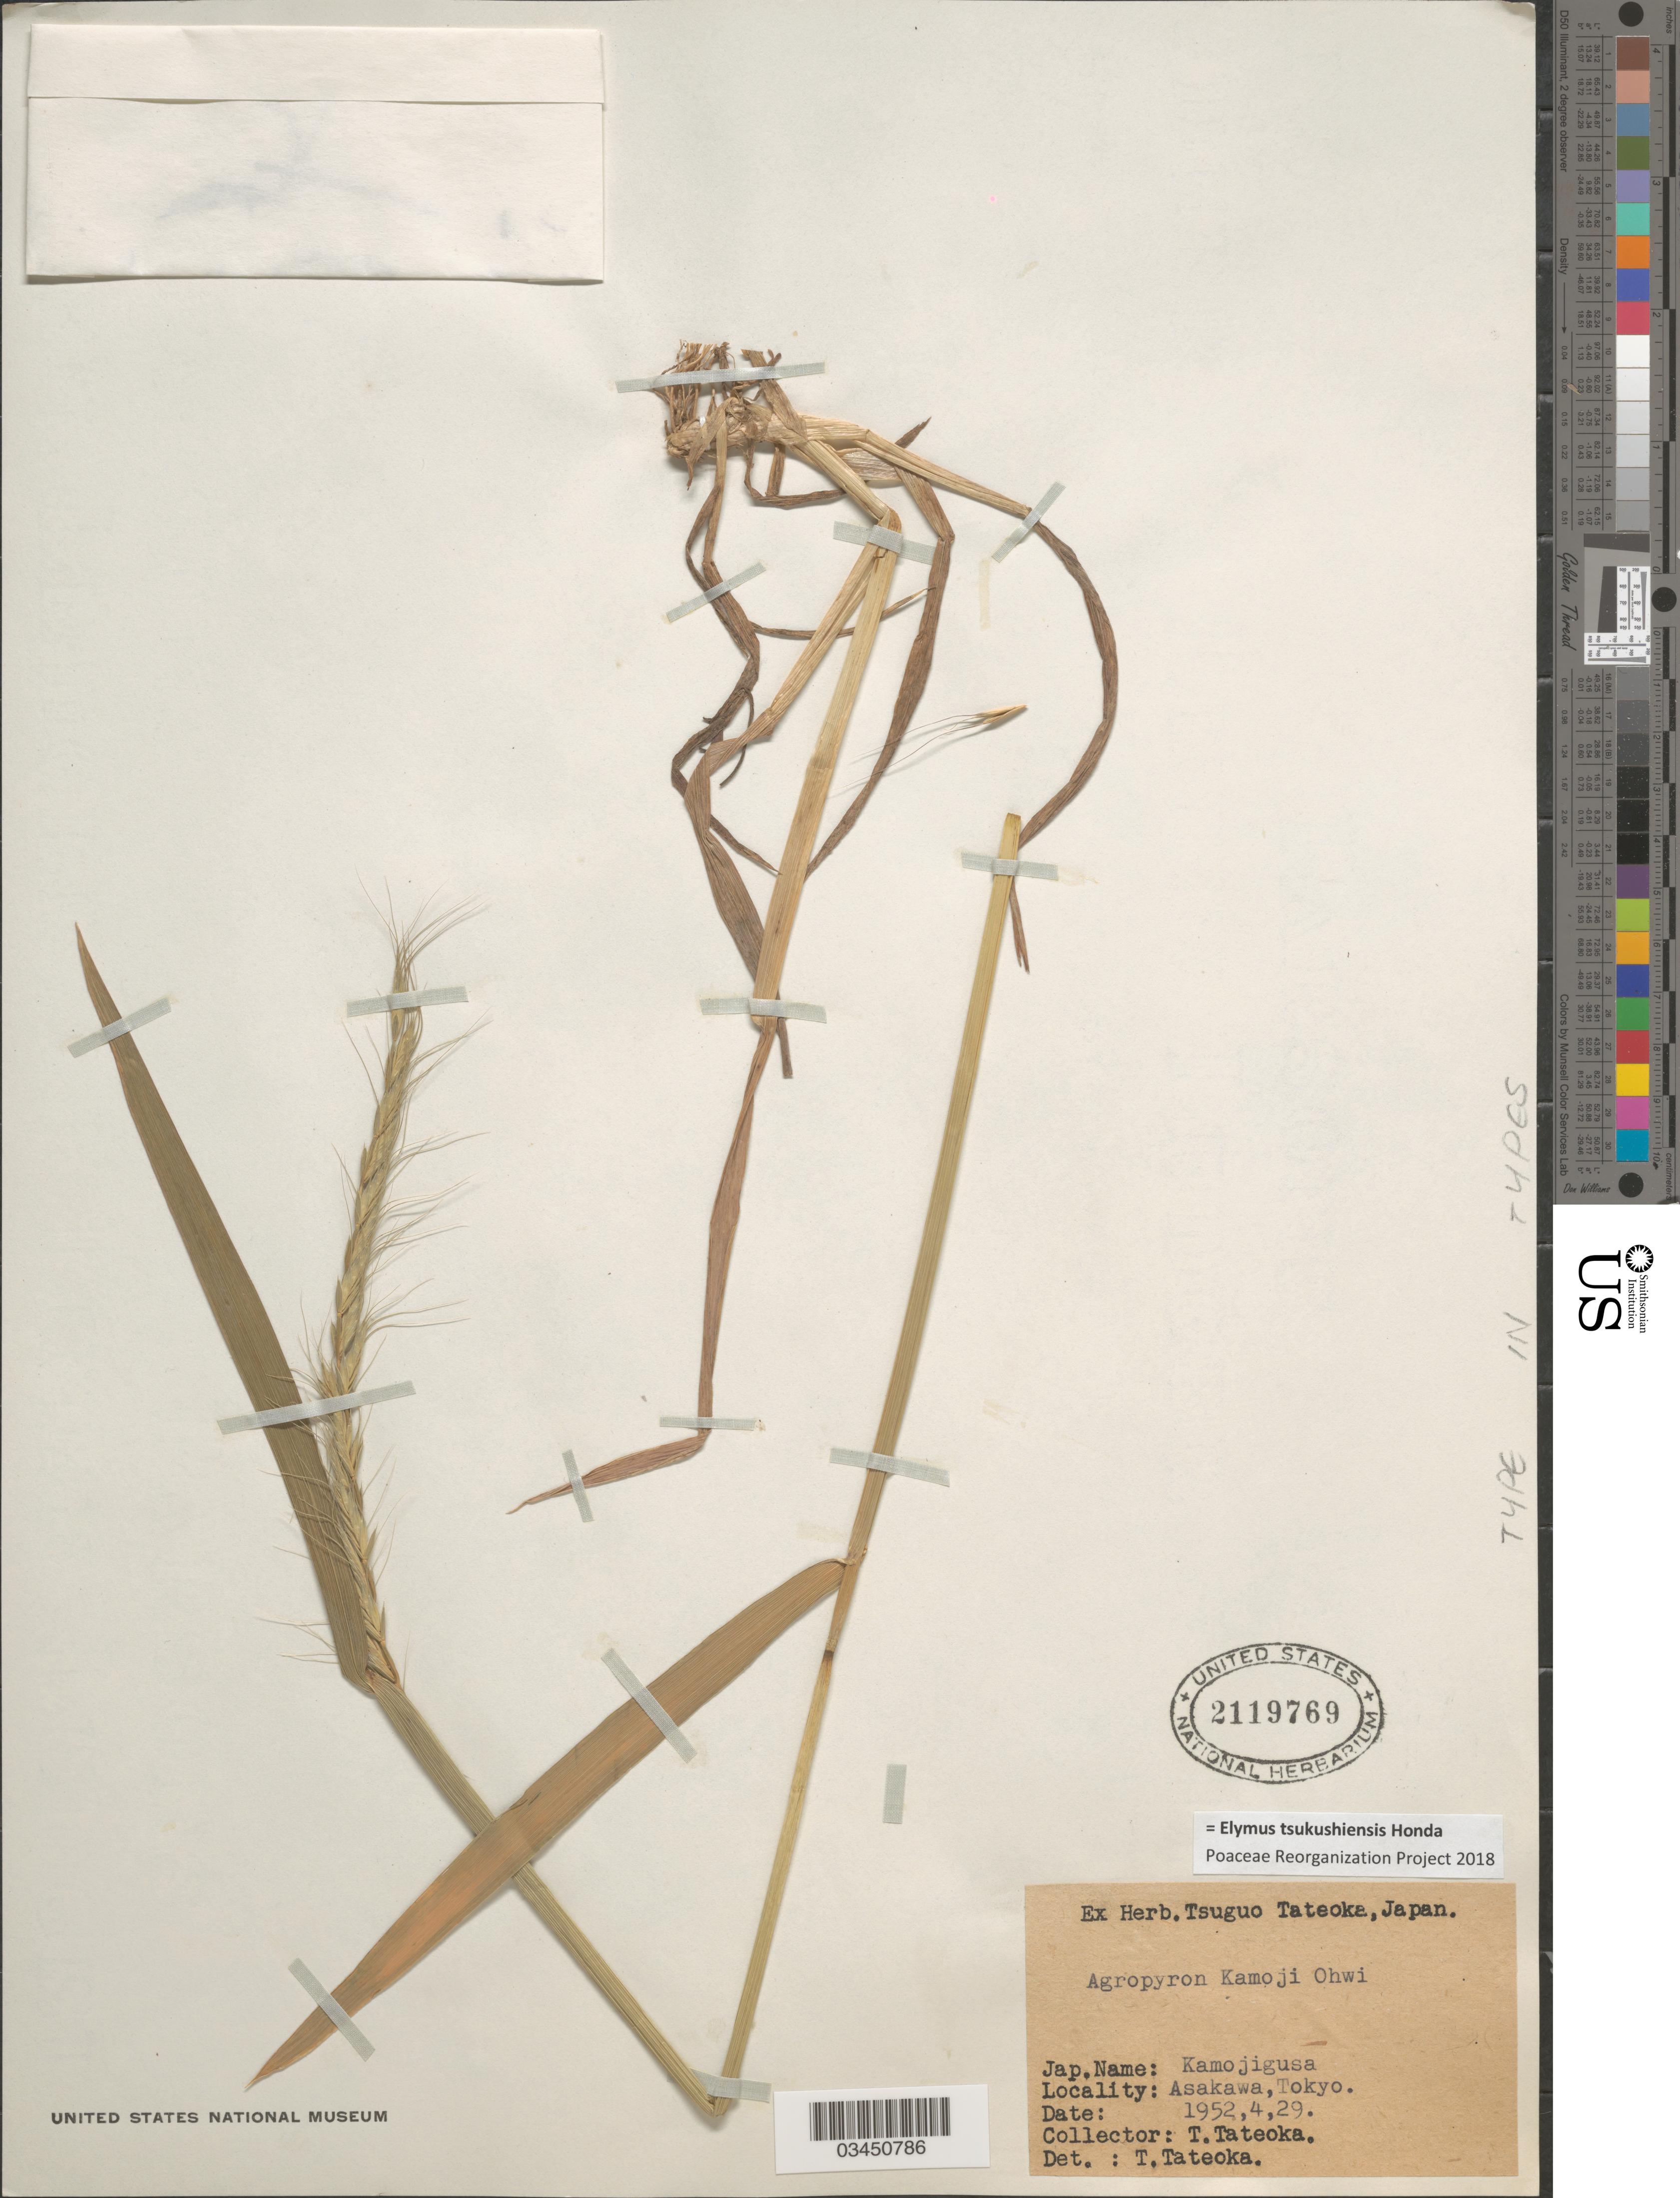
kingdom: Plantae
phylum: Tracheophyta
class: Liliopsida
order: Poales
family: Poaceae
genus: Elymus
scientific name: Elymus tsukushiensis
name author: Honda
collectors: T. Tateoka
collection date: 1952-04-29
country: Japan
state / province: Tokyo, Federal City of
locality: Asakawa. Tokyo.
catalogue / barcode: US 2119769